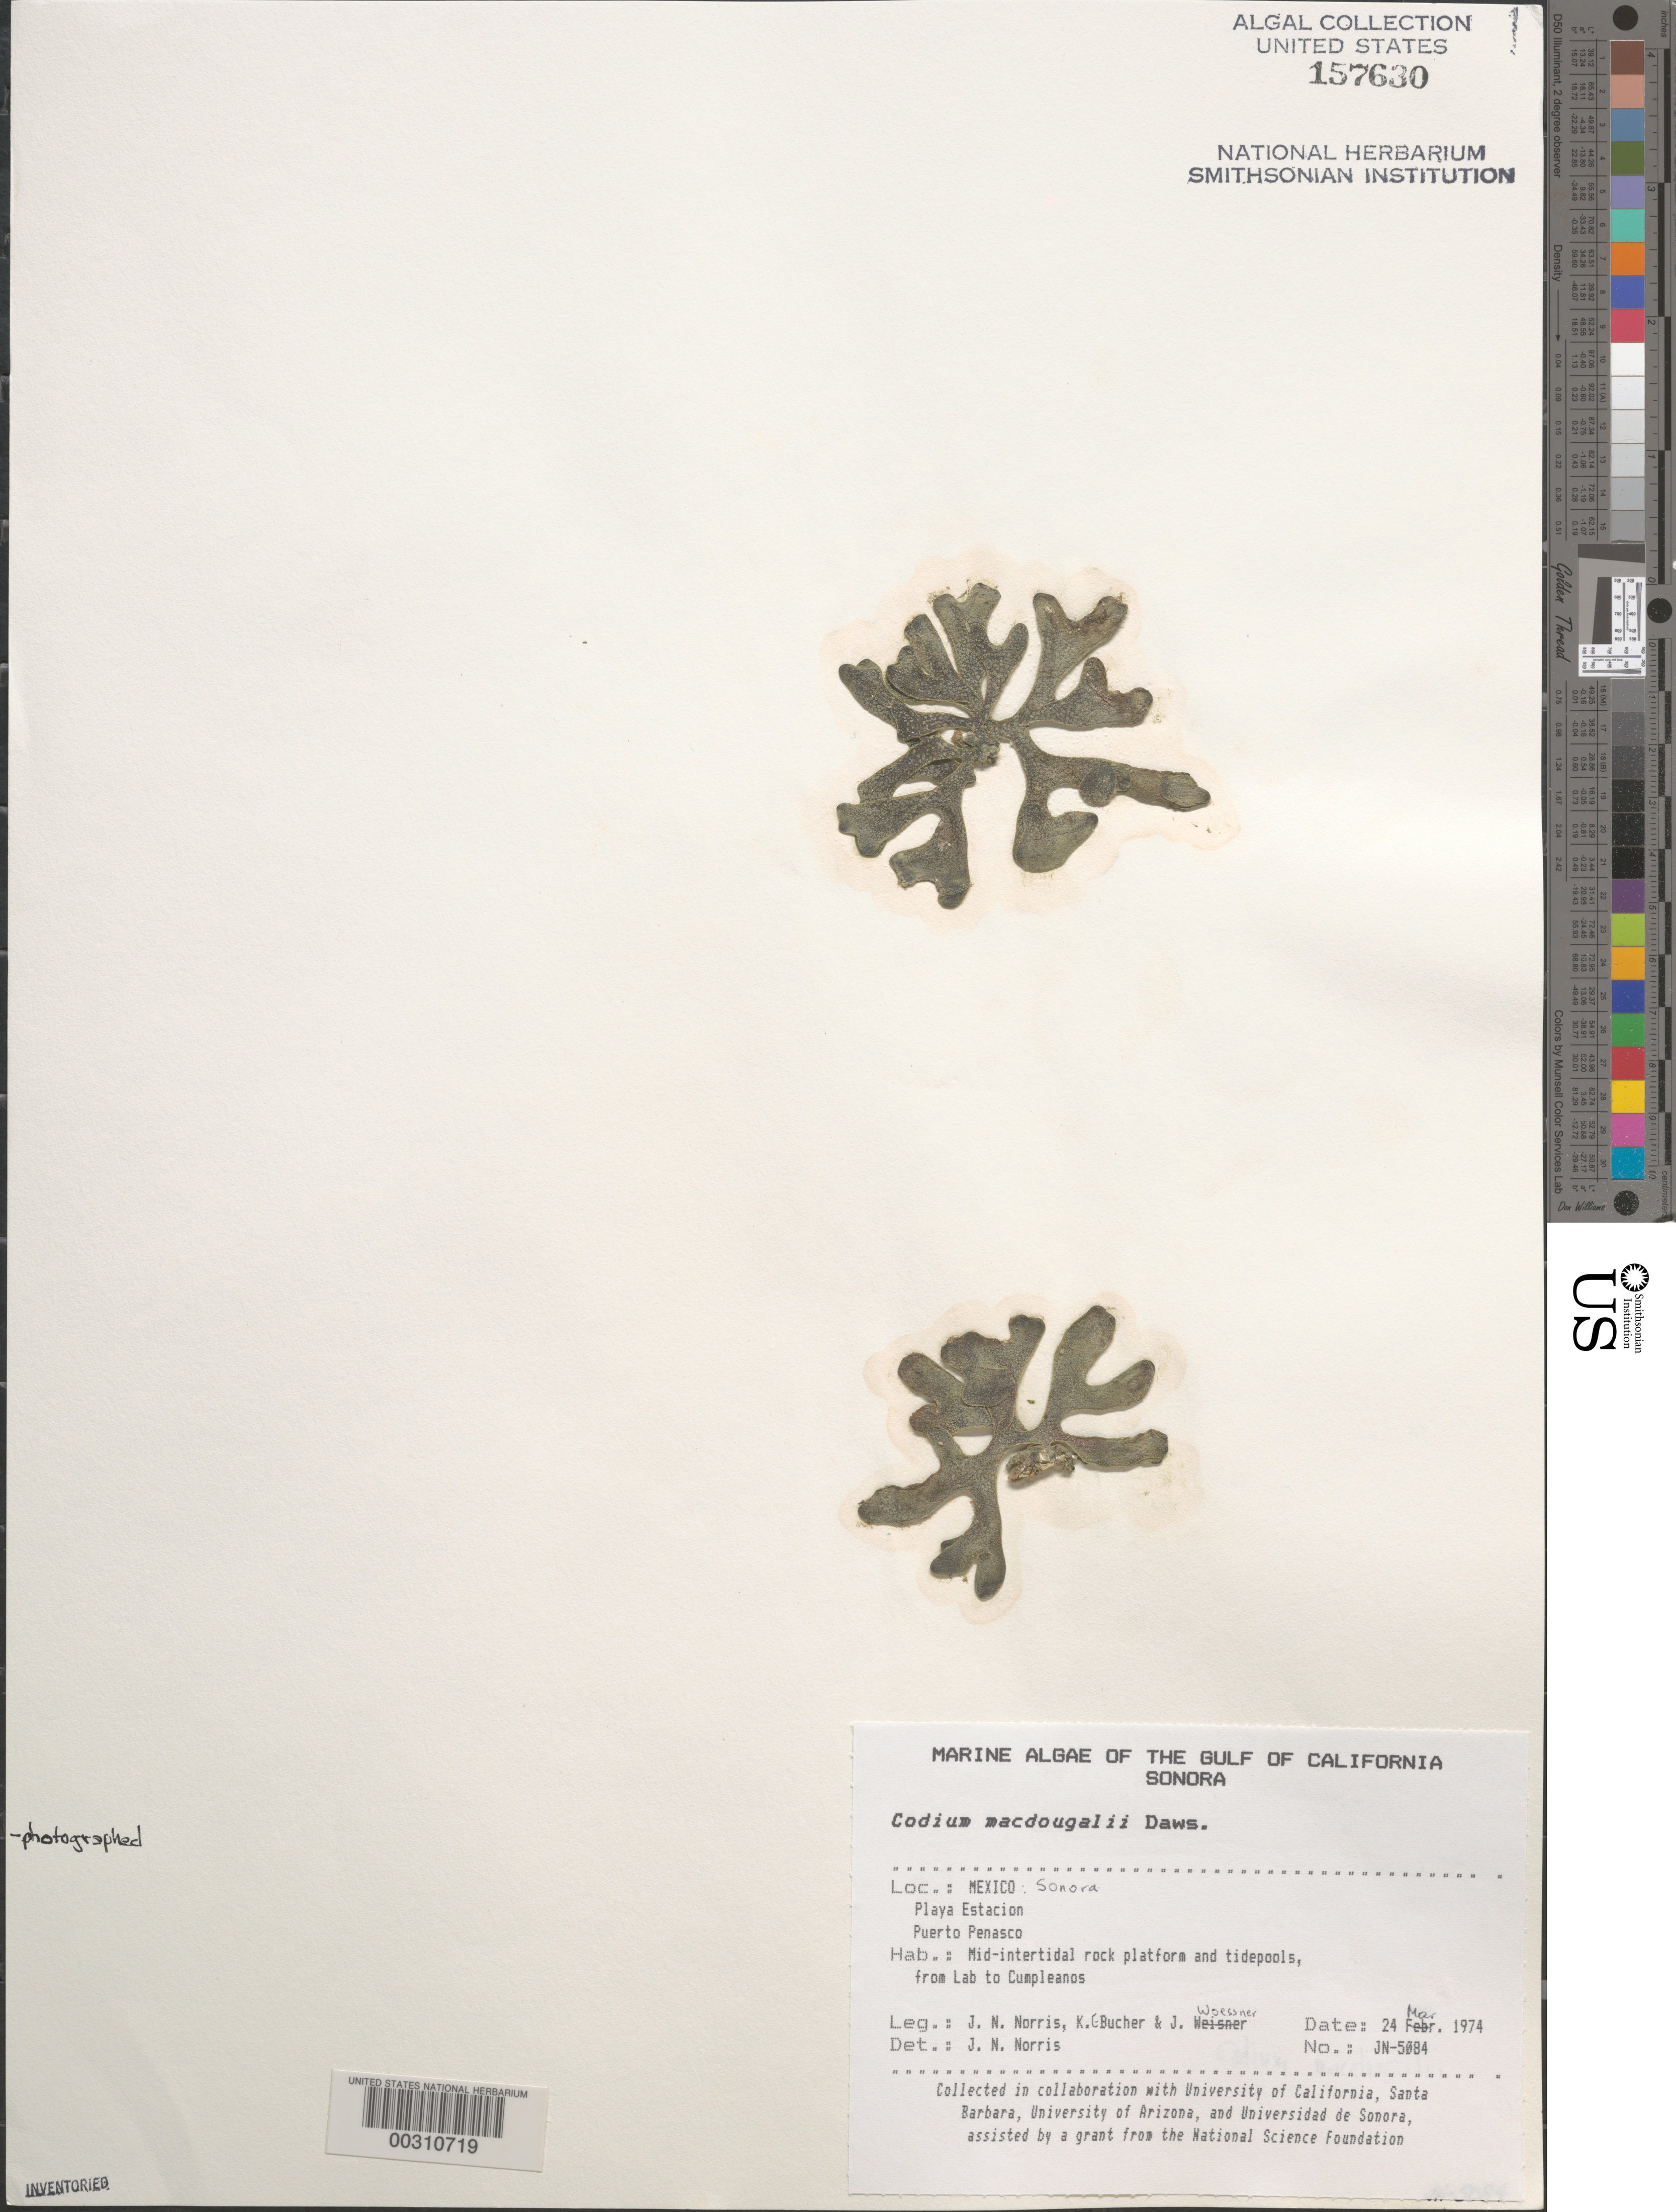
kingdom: Plantae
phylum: Chlorophyta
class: Ulvophyceae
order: Bryopsidales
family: Codiaceae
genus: Codium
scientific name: Codium brandegeei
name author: Setch. & N.L. Gardner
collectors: J. N. Norris, K. E. Bucher & J. Woessner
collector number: JN-5084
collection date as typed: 24 Mar 1974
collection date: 1974-03-24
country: Mexico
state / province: Sonora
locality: Playa Estacion, Puerto Penasco, marine laboratory shore-Cumpleanos tide pool area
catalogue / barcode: US 157630